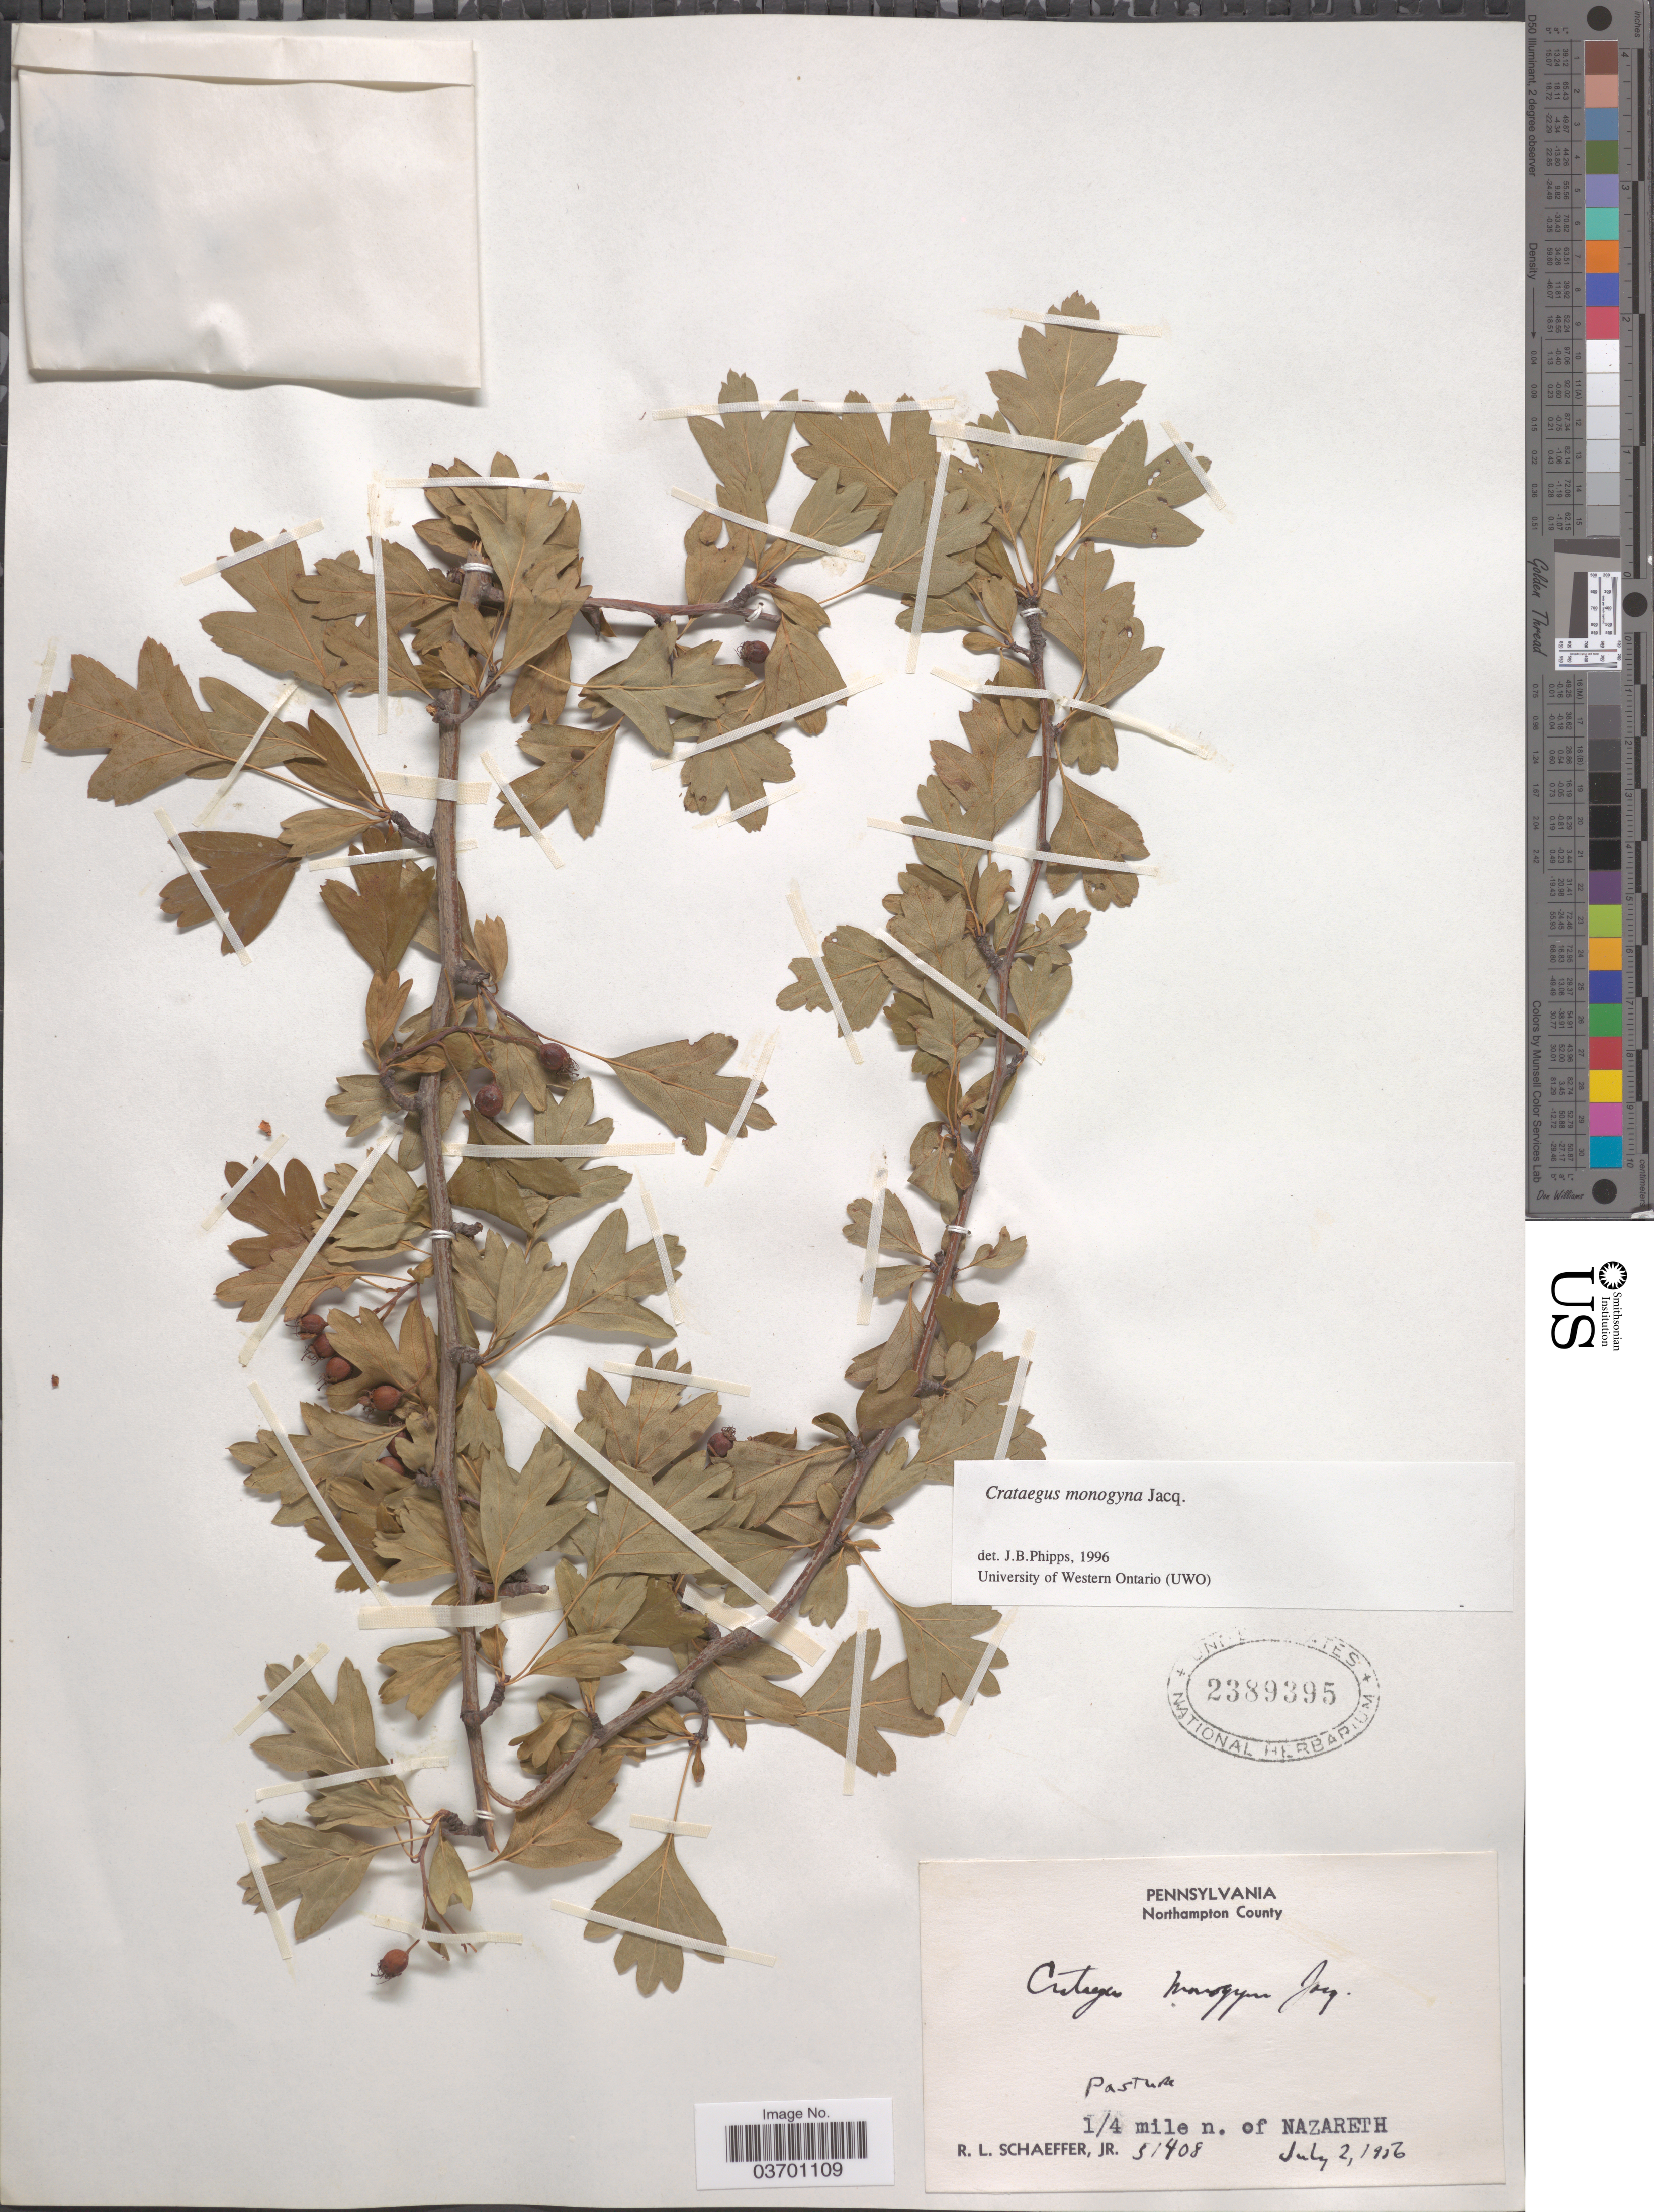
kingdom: Plantae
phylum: Tracheophyta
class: Magnoliopsida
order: Rosales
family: Rosaceae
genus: Crataegus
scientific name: Crataegus monogyna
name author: Lindin.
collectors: R. L. Schaeffer Jr.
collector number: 51408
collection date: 1956-07-02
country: United States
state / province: Pennsylvania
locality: Northampton County. ¼ mile n. of Nazareth.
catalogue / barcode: US 2389395